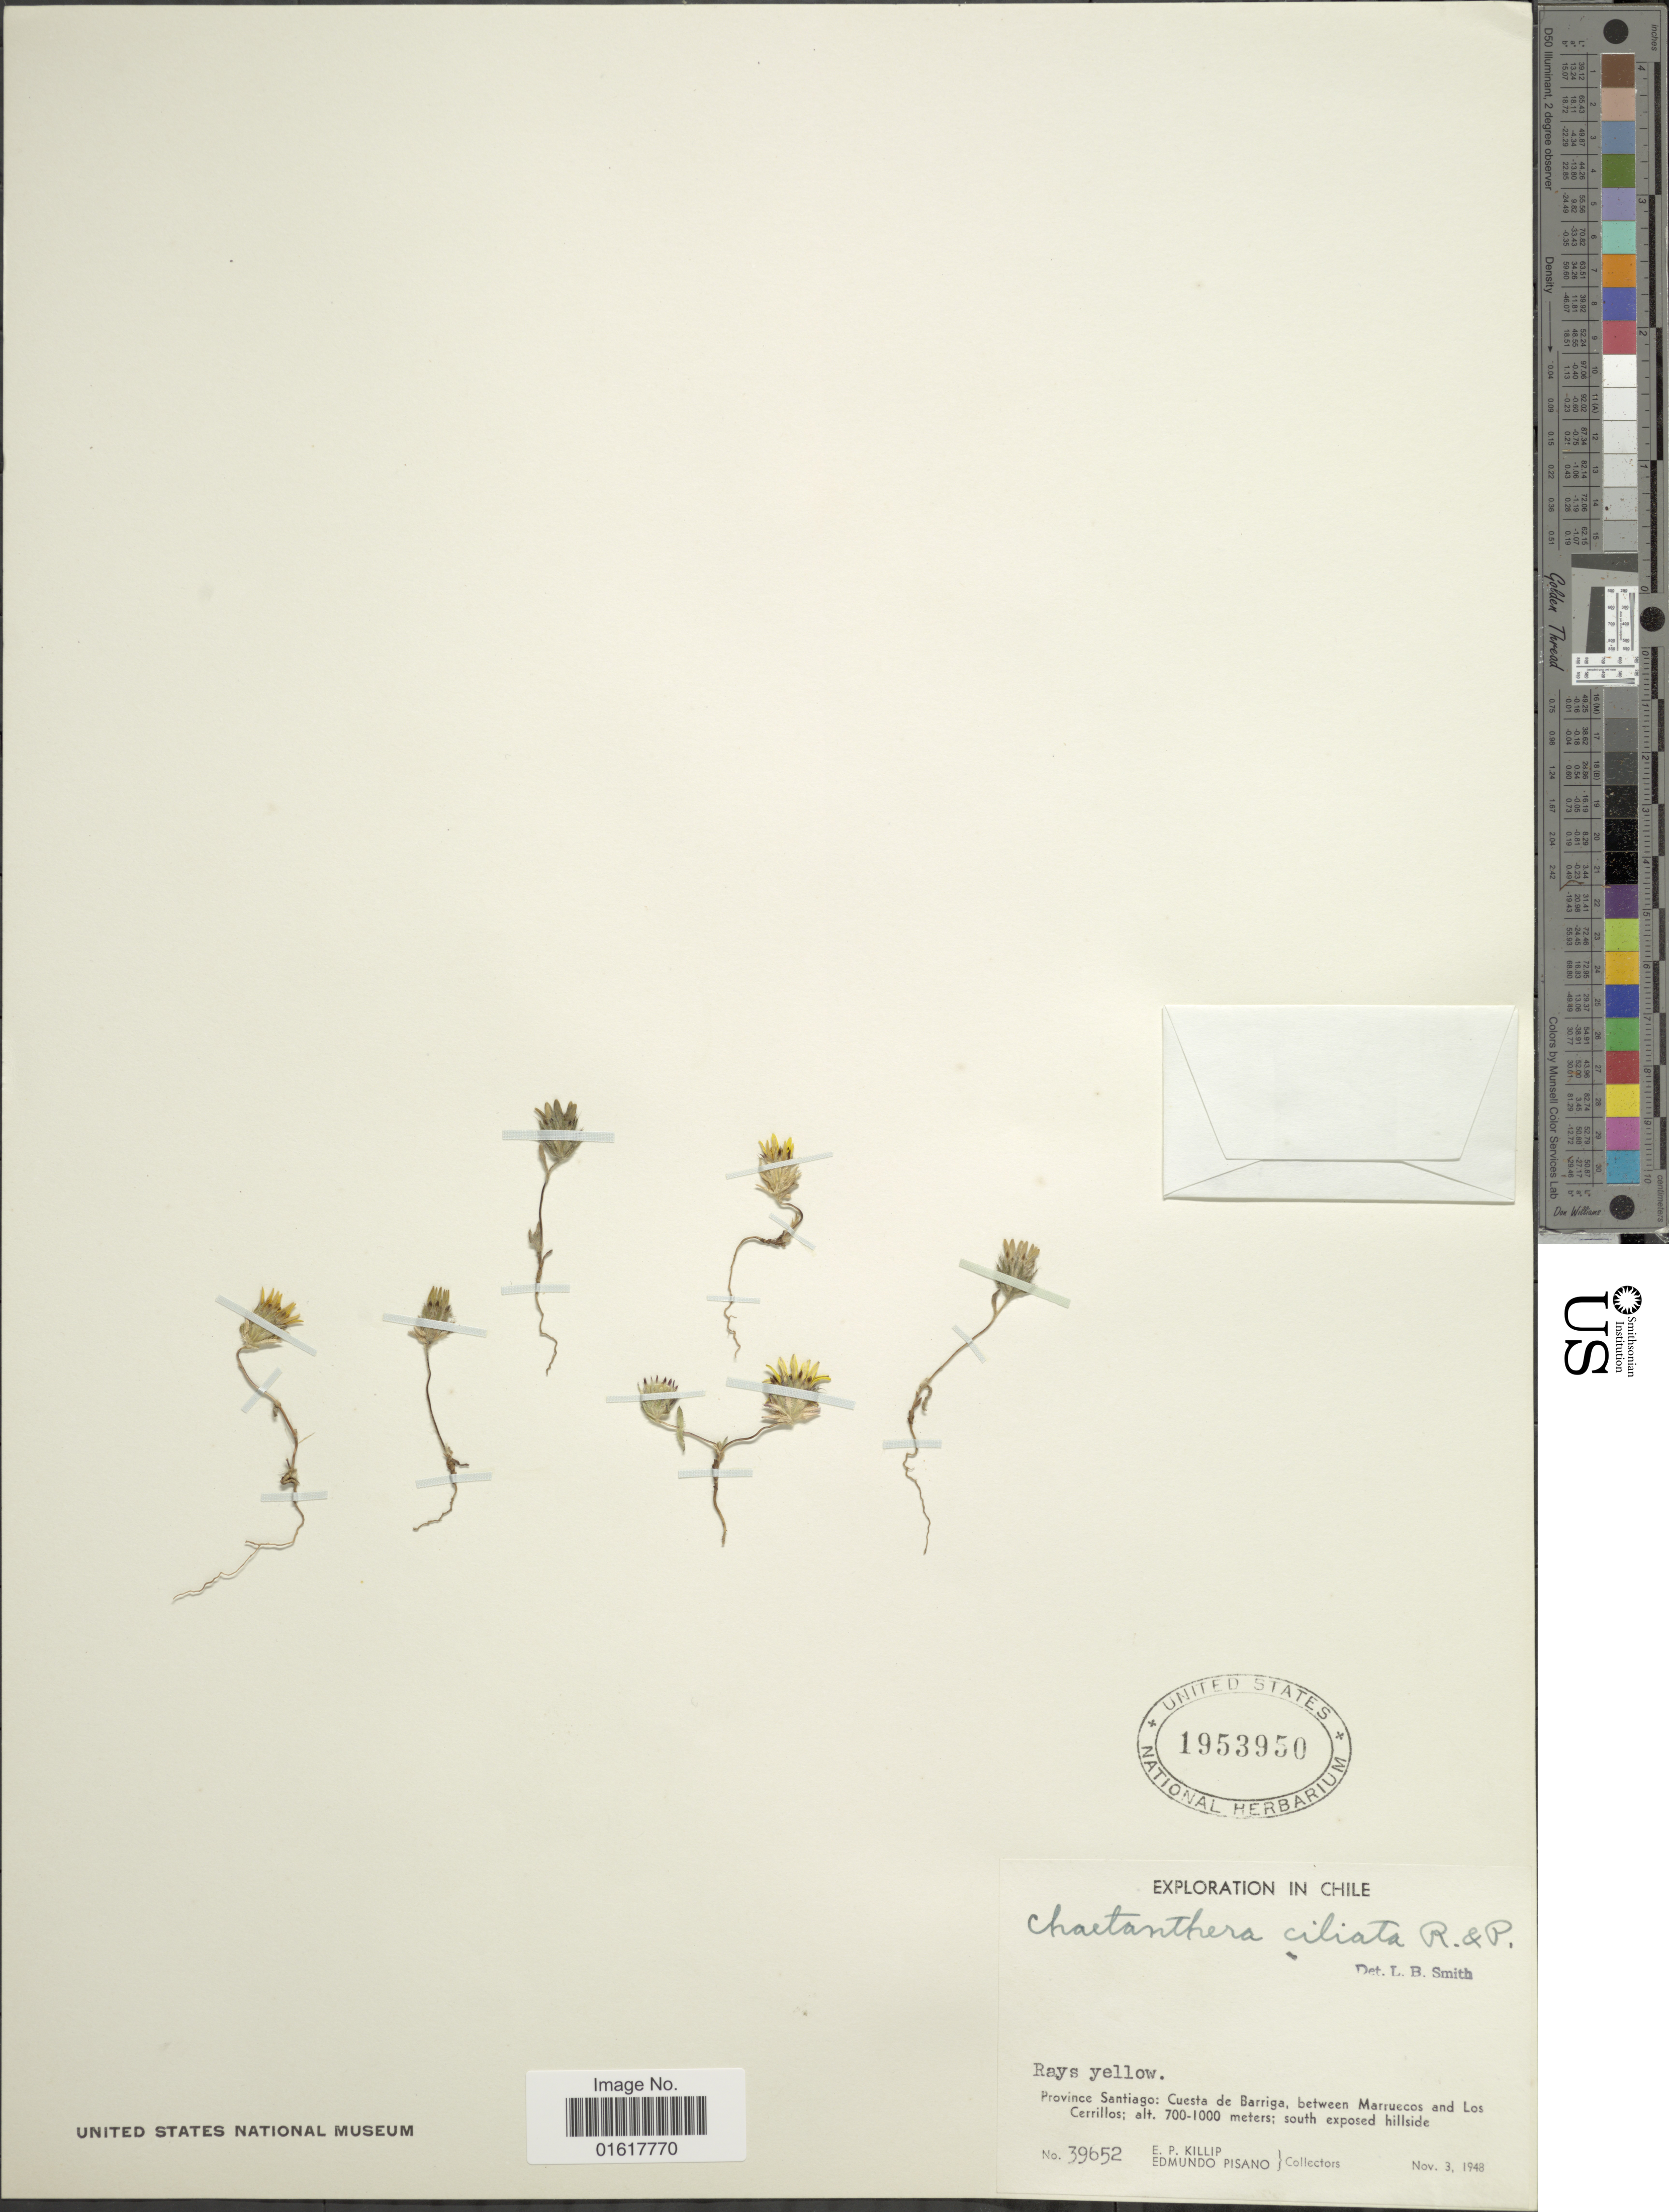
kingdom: Plantae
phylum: Tracheophyta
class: Magnoliopsida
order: Asterales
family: Asteraceae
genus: Chaetanthera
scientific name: Chaetanthera ciliata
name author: Ruiz & Pav.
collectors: E. P. Killip & E. Pisano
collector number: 39652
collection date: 1948-11-03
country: Chile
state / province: Región Metropolitana (RM)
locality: Province Santiago: Cuesta de Barriga, between Marruecos and Los Cerrillos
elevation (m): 700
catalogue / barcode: US 1953950